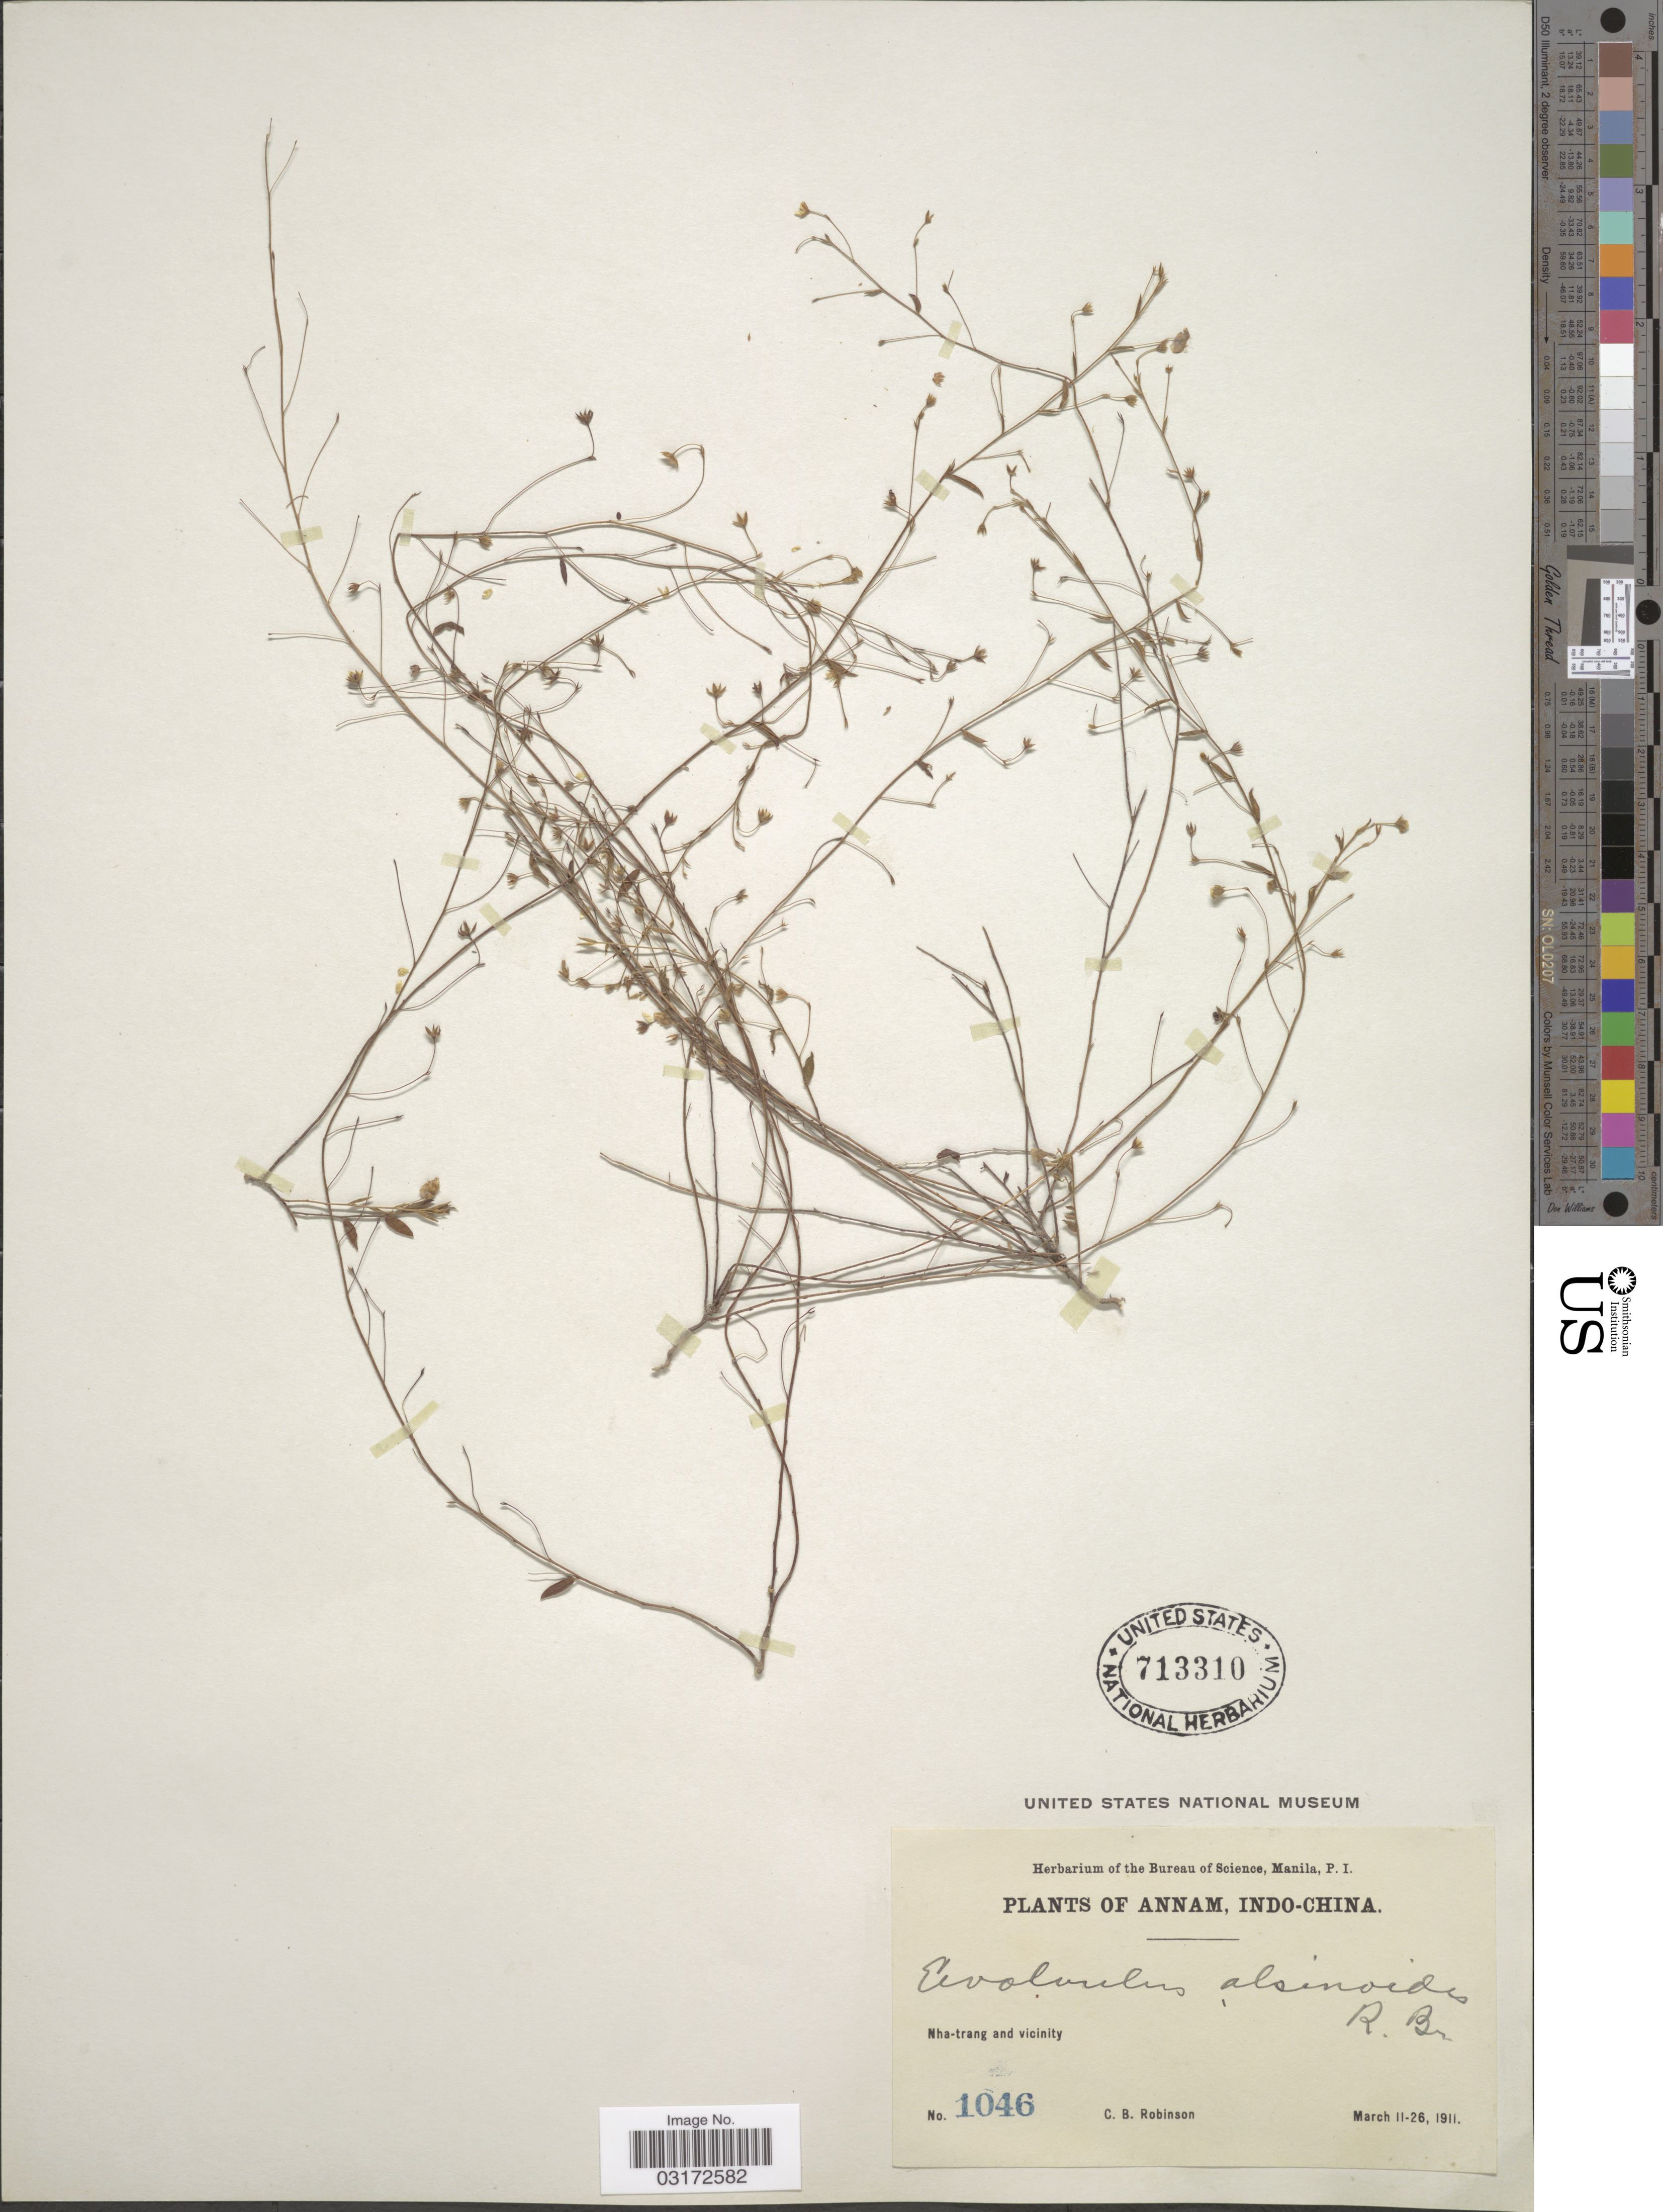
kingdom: Plantae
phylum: Tracheophyta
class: Magnoliopsida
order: Solanales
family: Convolvulaceae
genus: Evolvulus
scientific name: Evolvulus alsinoides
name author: (L.) L.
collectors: C. Robinson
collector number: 1046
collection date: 1911-03-11/1911-03-26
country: Vietnam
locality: Annam, Indo-China. Nha-trang and vicinity.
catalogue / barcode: US 713310